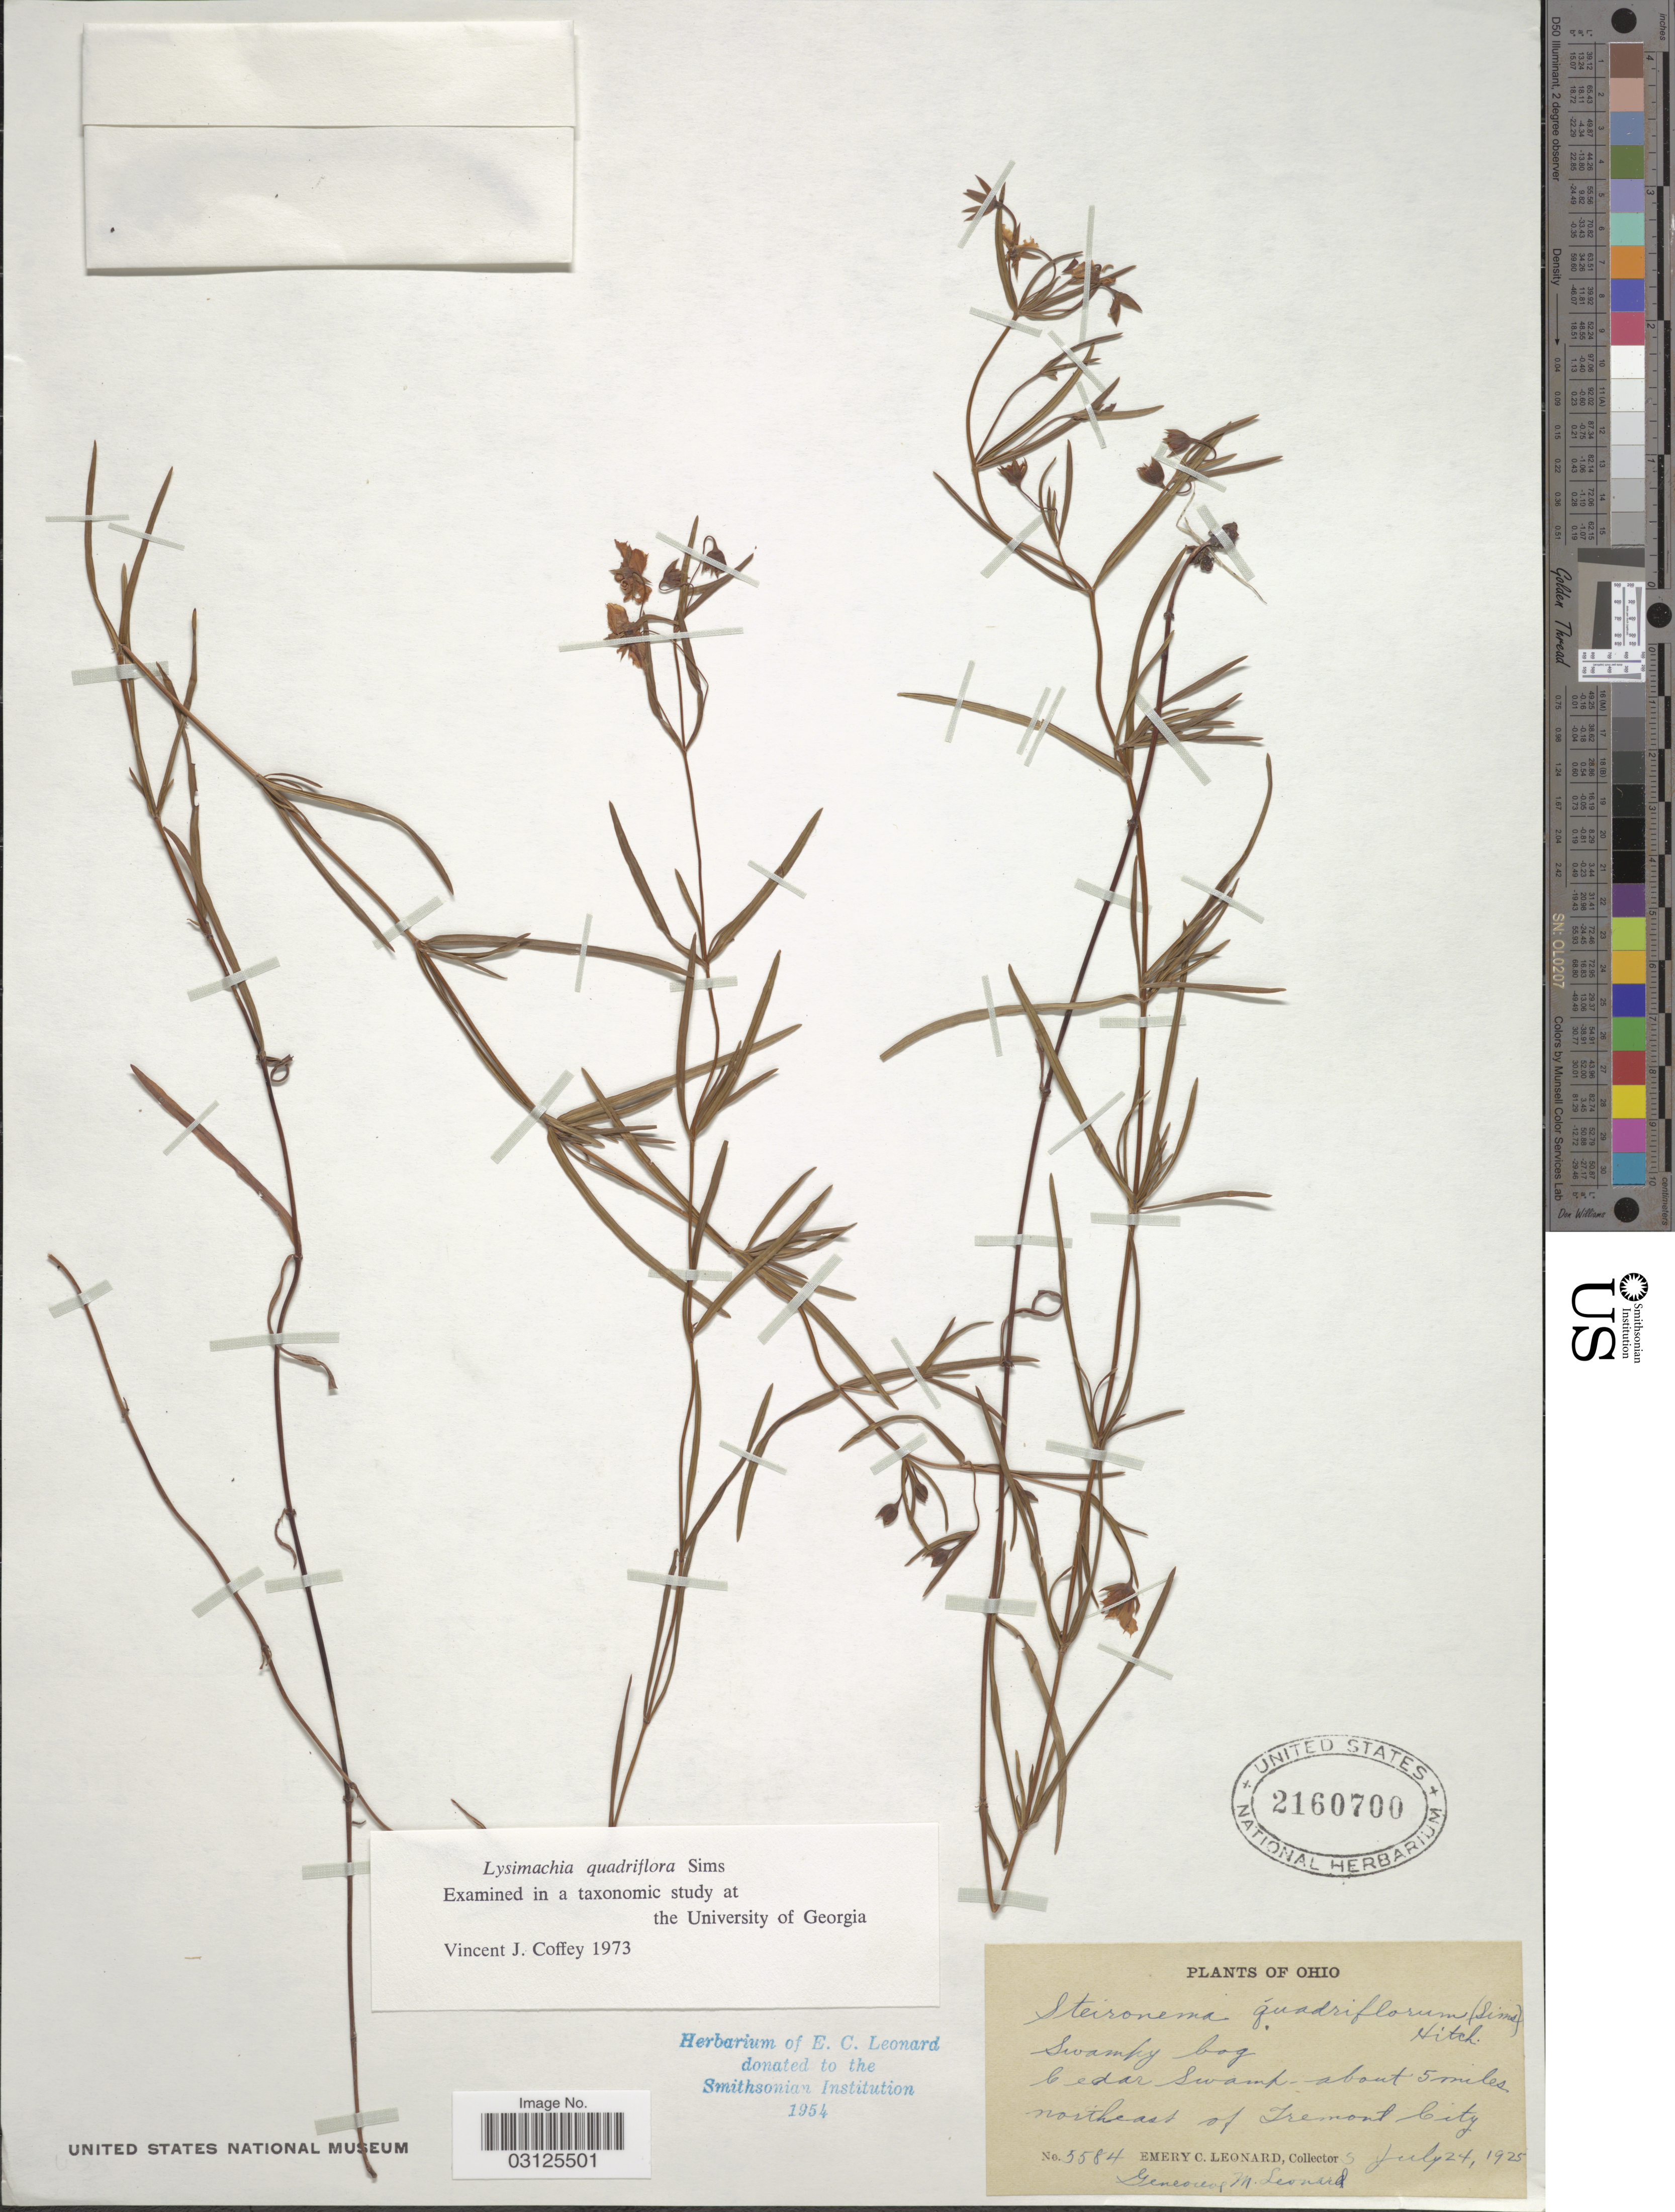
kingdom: Plantae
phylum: Tracheophyta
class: Magnoliopsida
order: Ericales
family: Primulaceae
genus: Steironema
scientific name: Steironema quadriflorum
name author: (Sims) Hitchc.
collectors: E. C. Leonard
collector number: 5584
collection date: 1925-07-24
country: United States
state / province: Ohio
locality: Cedar Swamp about 5 miles northeast of Fremont City.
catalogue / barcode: US 2160700